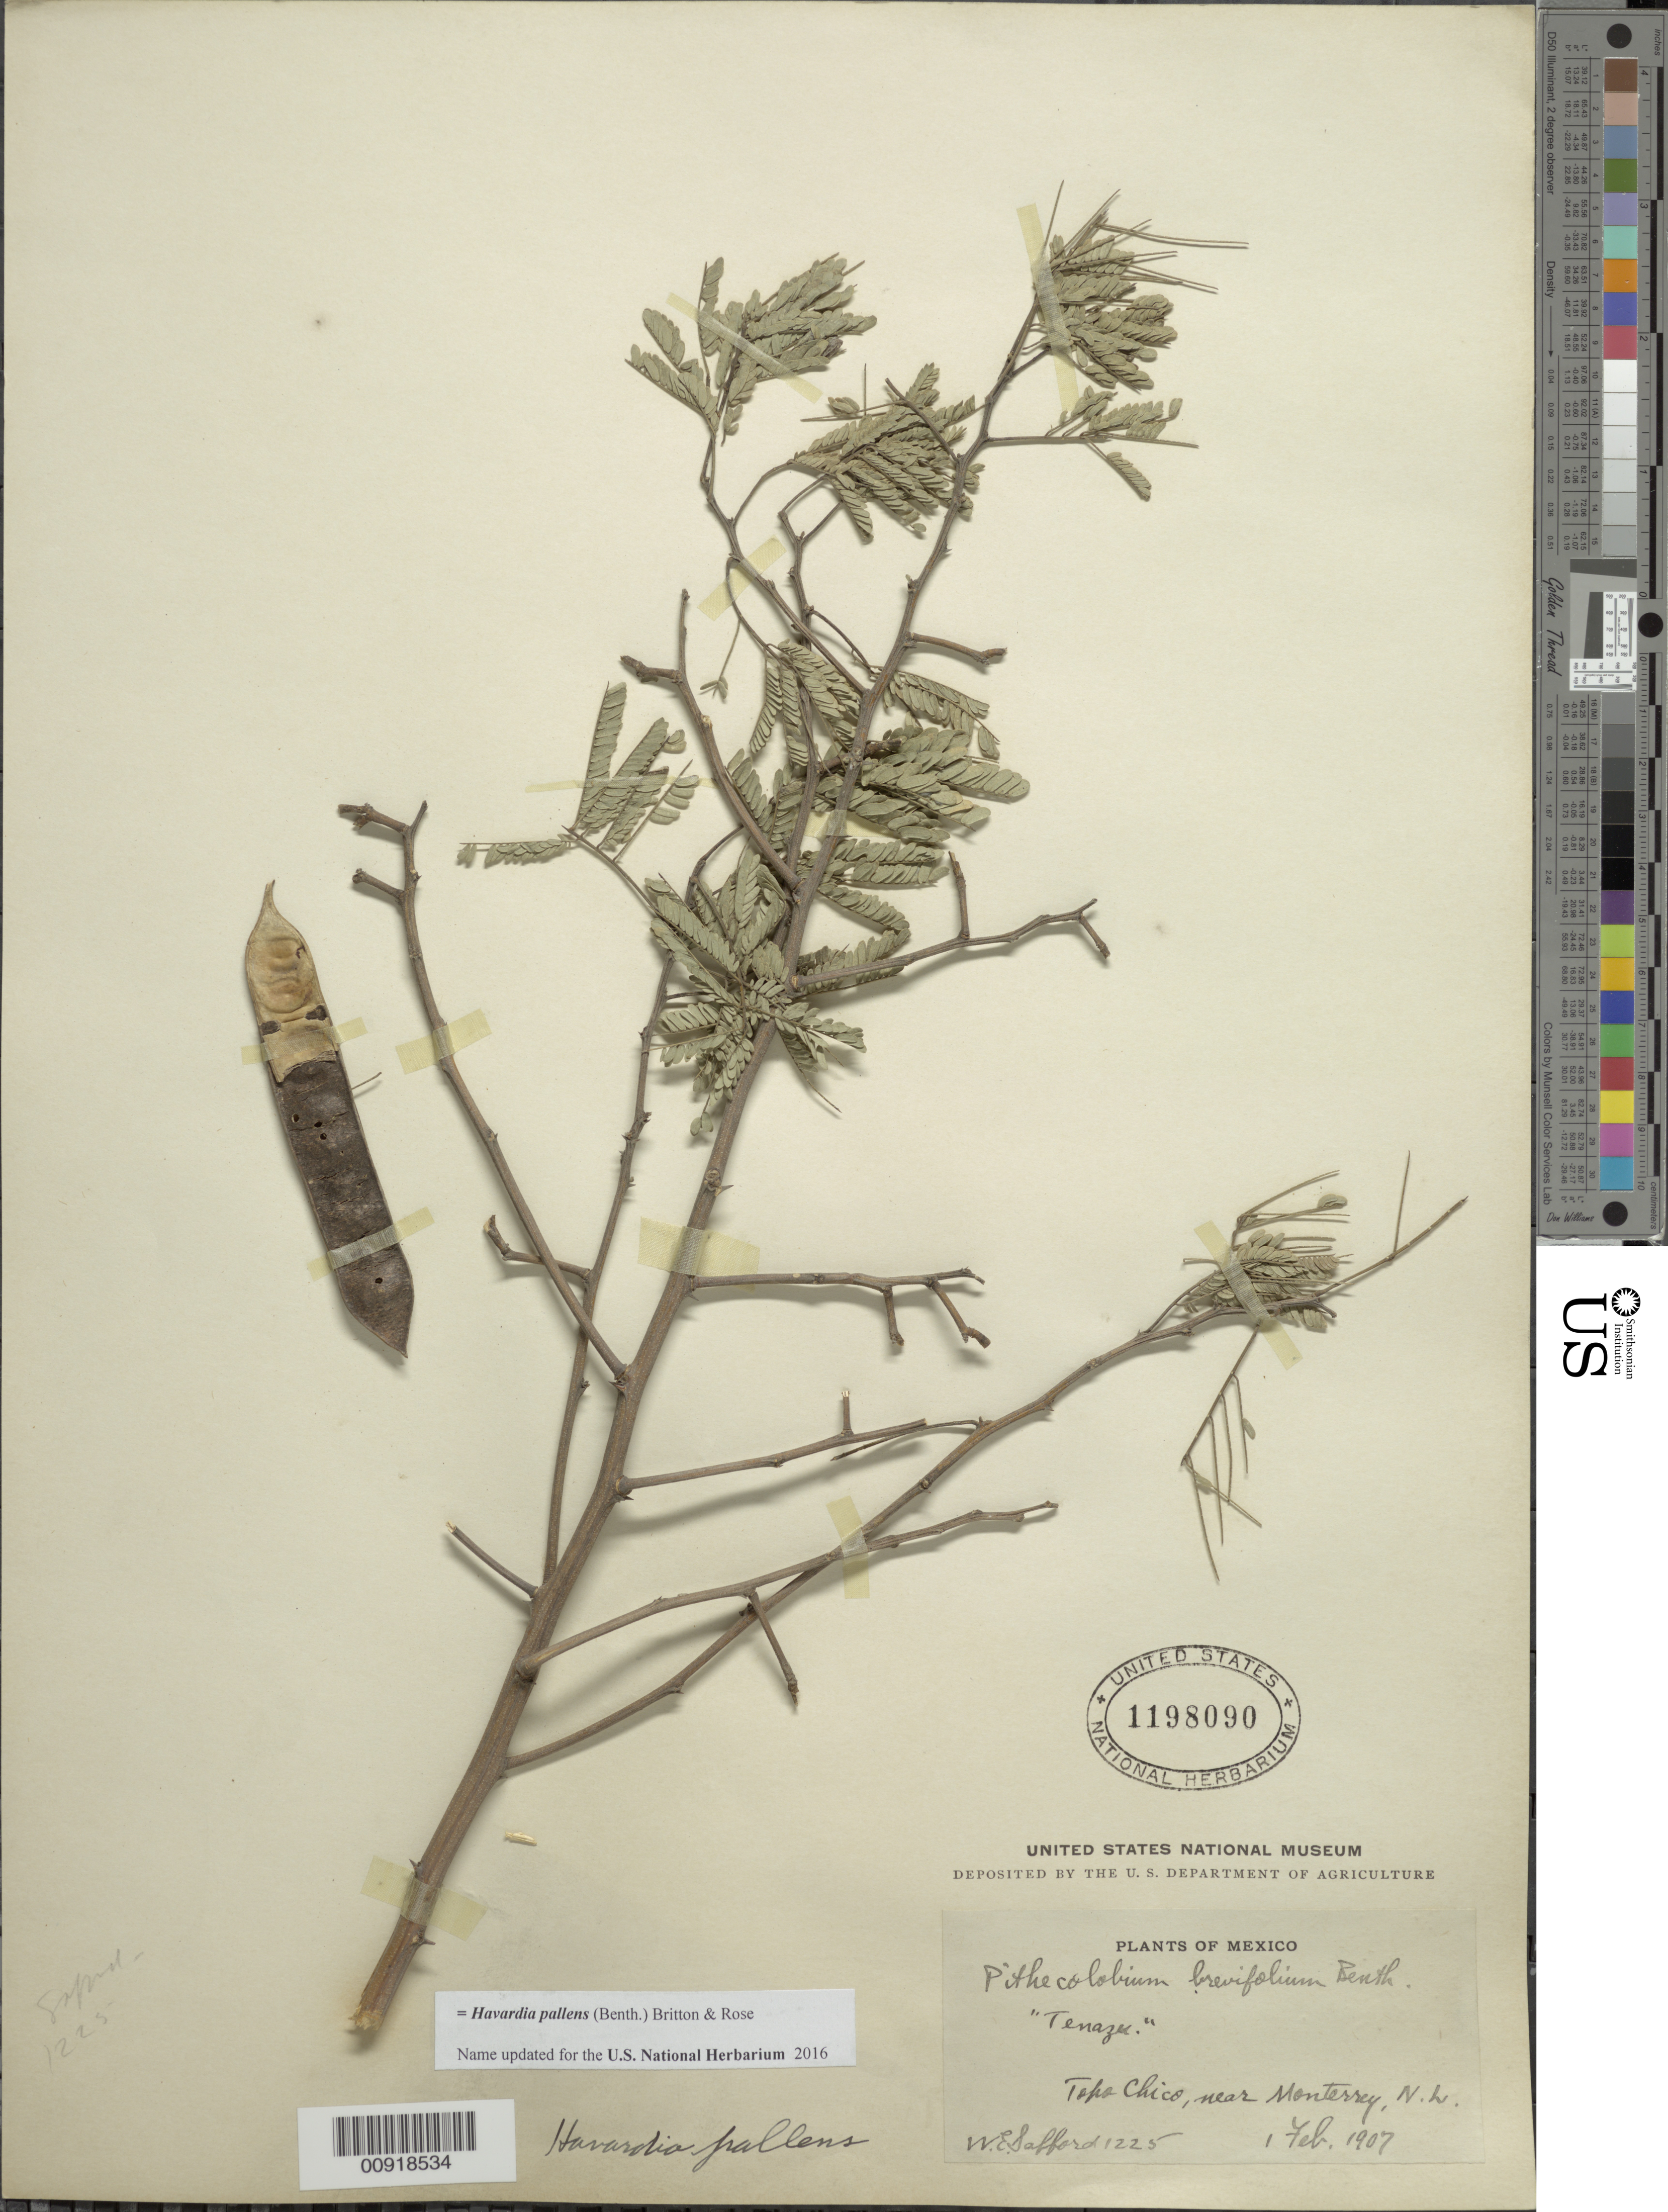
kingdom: Plantae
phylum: Tracheophyta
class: Magnoliopsida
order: Fabales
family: Fabaceae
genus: Havardia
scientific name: Havardia pallens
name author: (Benth.) Britton & Rose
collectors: W. E. Safford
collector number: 1225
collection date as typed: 01 Feb 1907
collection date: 1907-02-01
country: Mexico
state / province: Nuevo León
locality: Topo Chico, near Monterrey, N.L.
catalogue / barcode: US 1198090